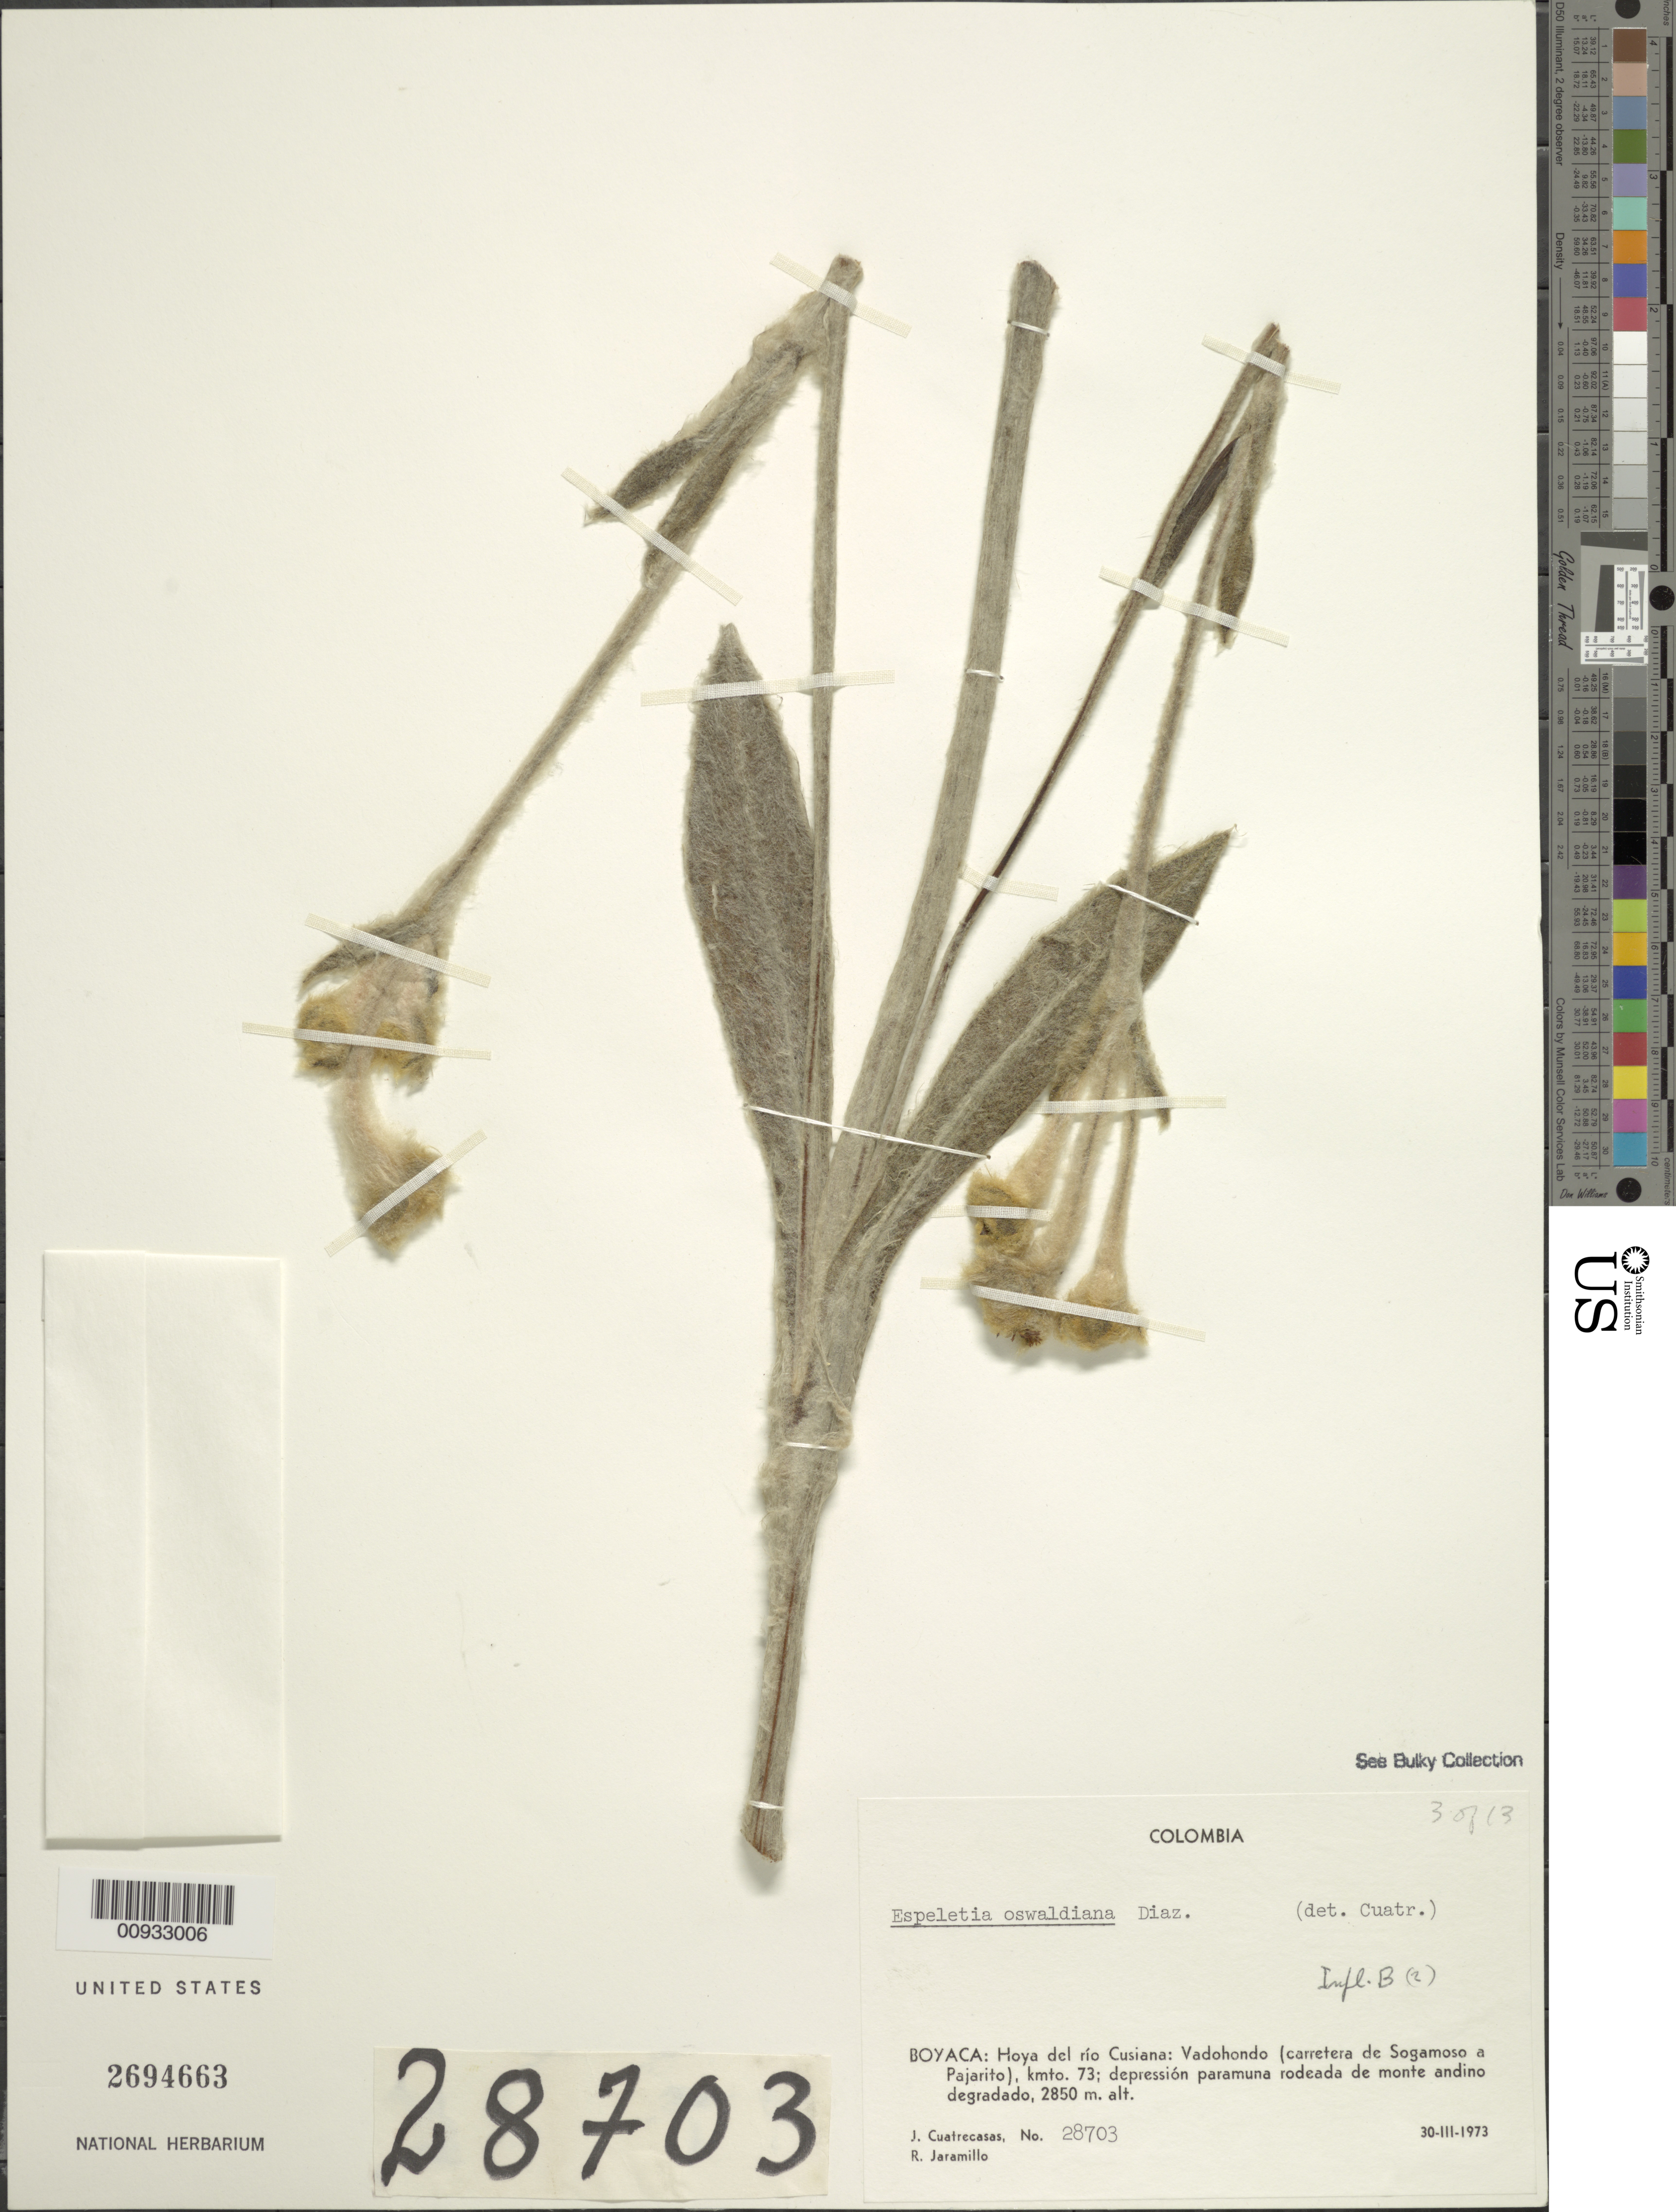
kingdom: Plantae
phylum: Tracheophyta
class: Magnoliopsida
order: Asterales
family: Asteraceae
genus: Espeletia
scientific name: Espeletia oswaldiana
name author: S. Díaz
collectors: J. Cuatrecasas & R. Jaramillo M.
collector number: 28703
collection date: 1973-03-30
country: Colombia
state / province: Boyacá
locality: Hoya del rio Cusiana, Vadohondo (carretera de Sogamoso a Pajarito), kmto. 73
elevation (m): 2850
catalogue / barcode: US 2694663